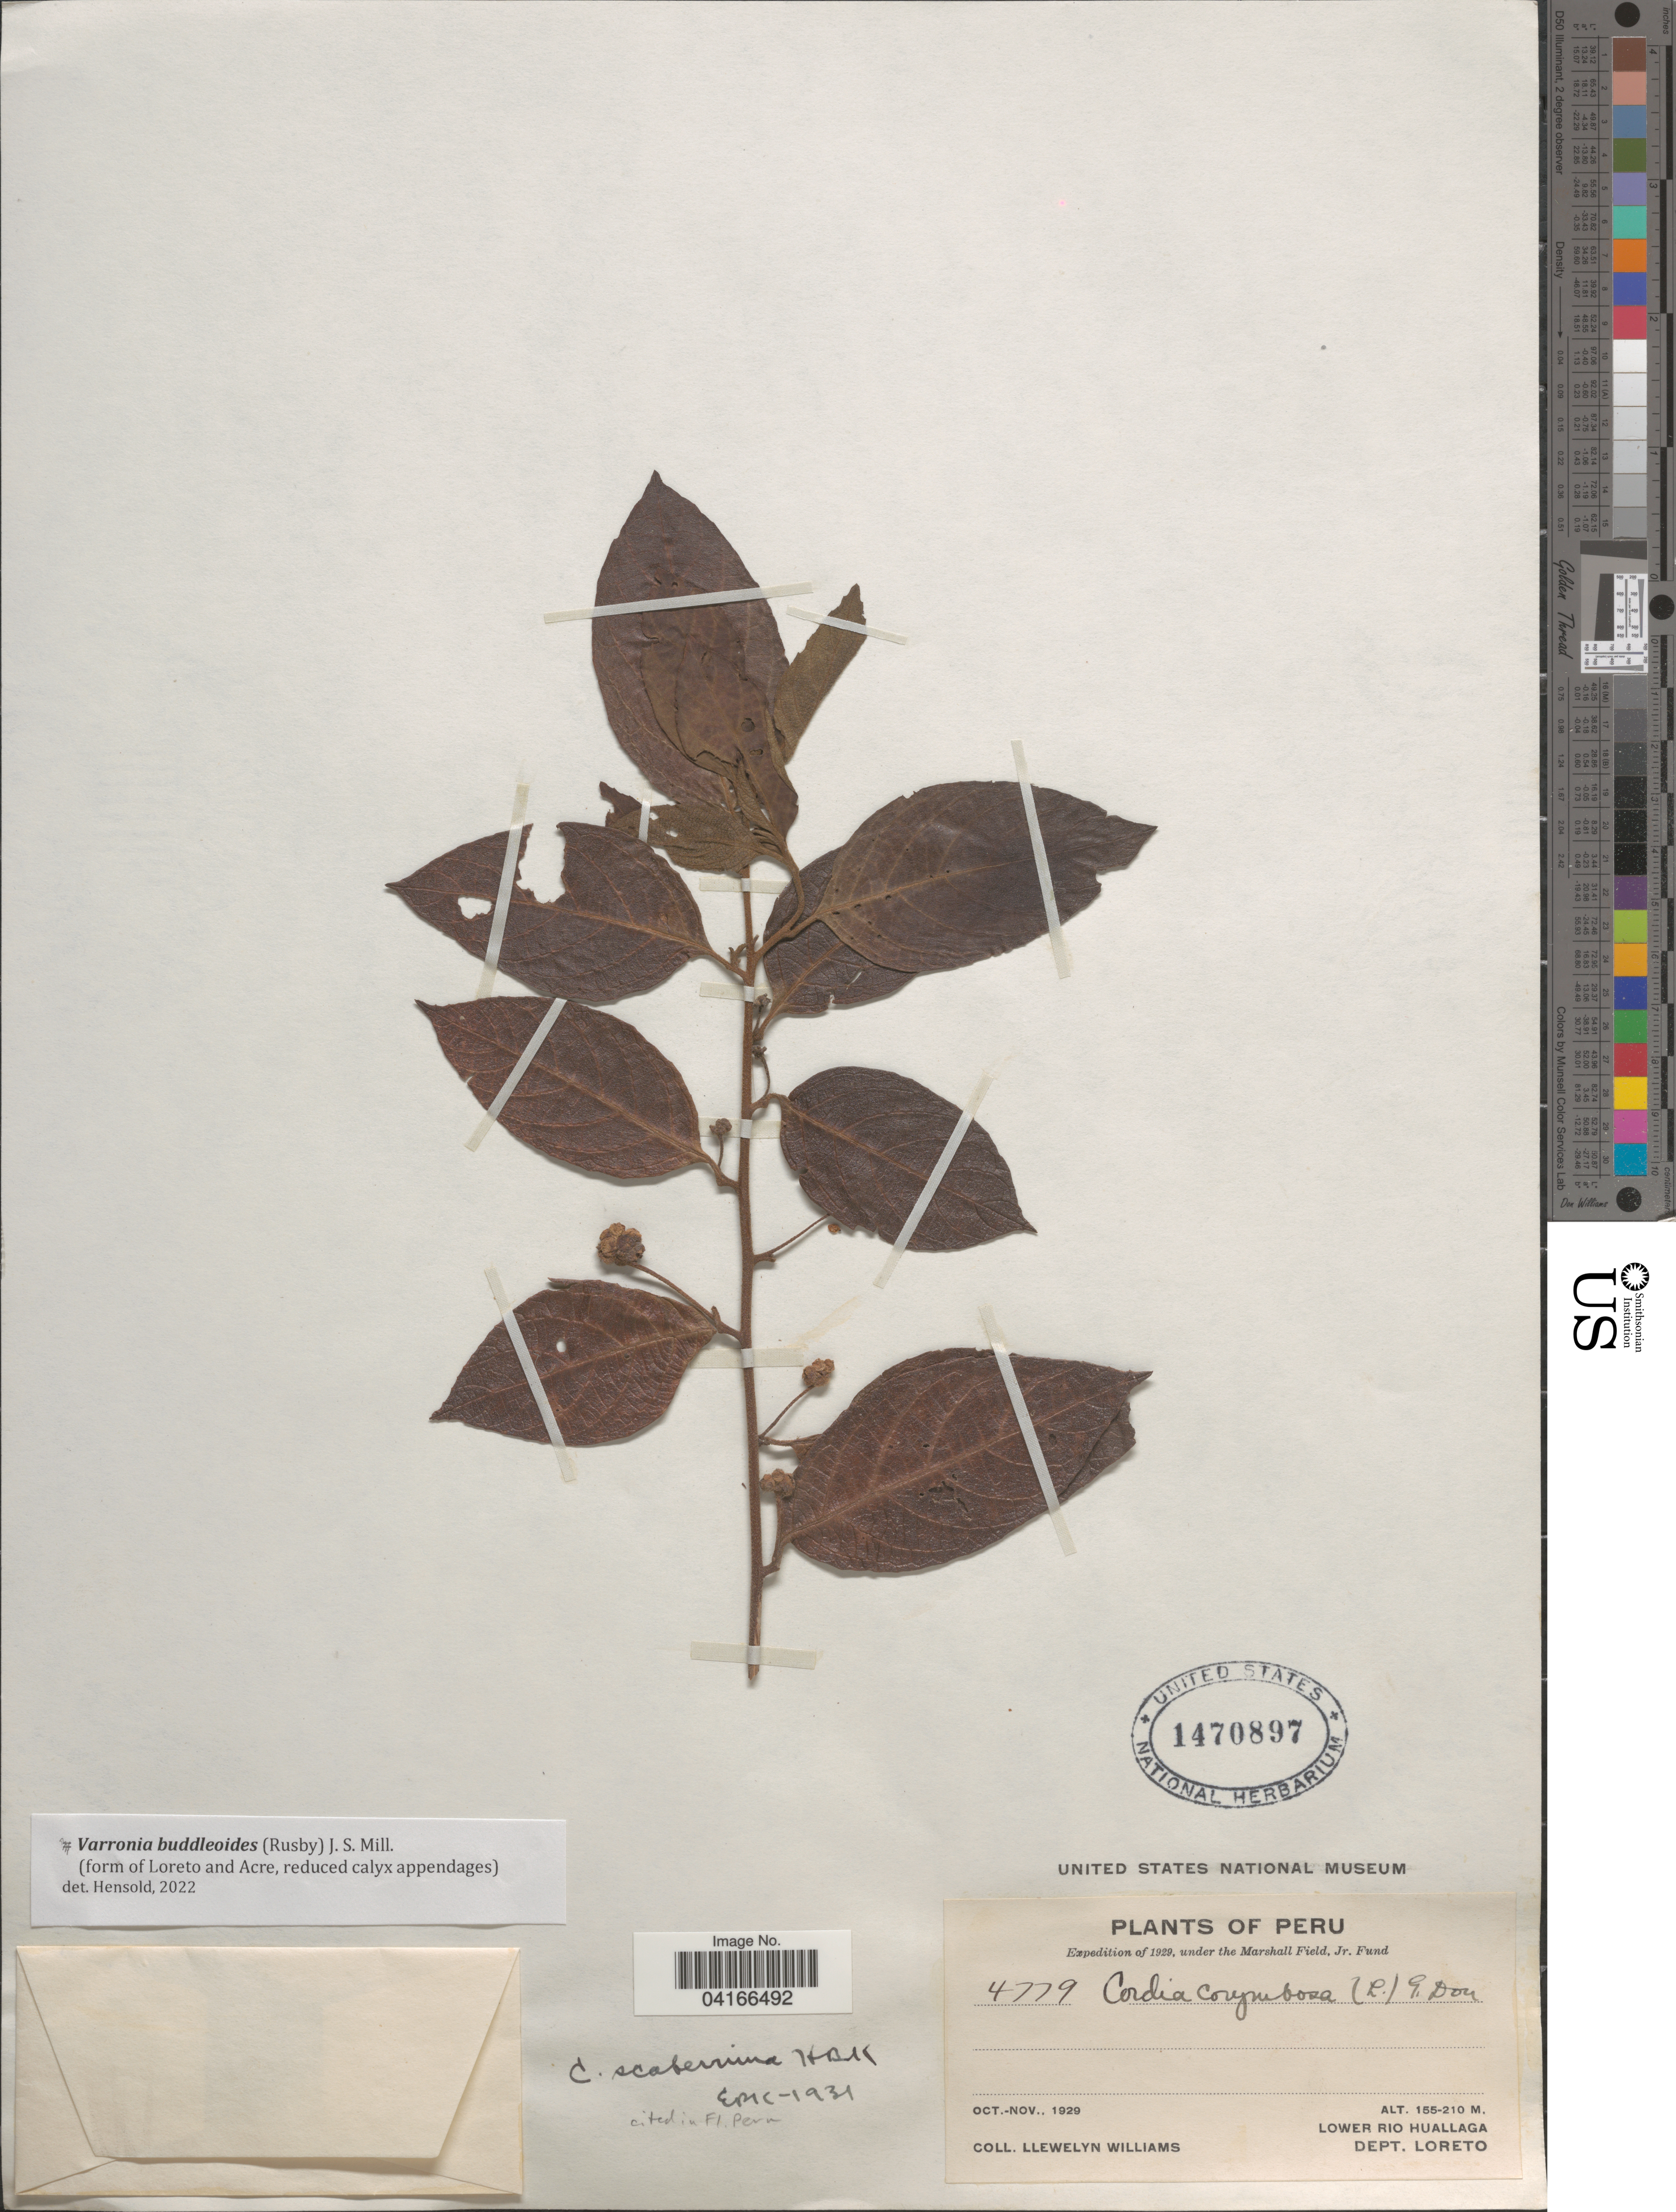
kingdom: Plantae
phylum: Tracheophyta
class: Magnoliopsida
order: Boraginales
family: Cordiaceae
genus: Varronia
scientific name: Varronia buddleoides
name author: (Rusby) J.S. Mill.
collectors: Ll. Williams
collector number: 4779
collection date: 1929-10/1929-11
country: Peru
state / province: Loreto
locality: Expedition of 1929. Lower Rio Huallaga.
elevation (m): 155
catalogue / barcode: US 1470897